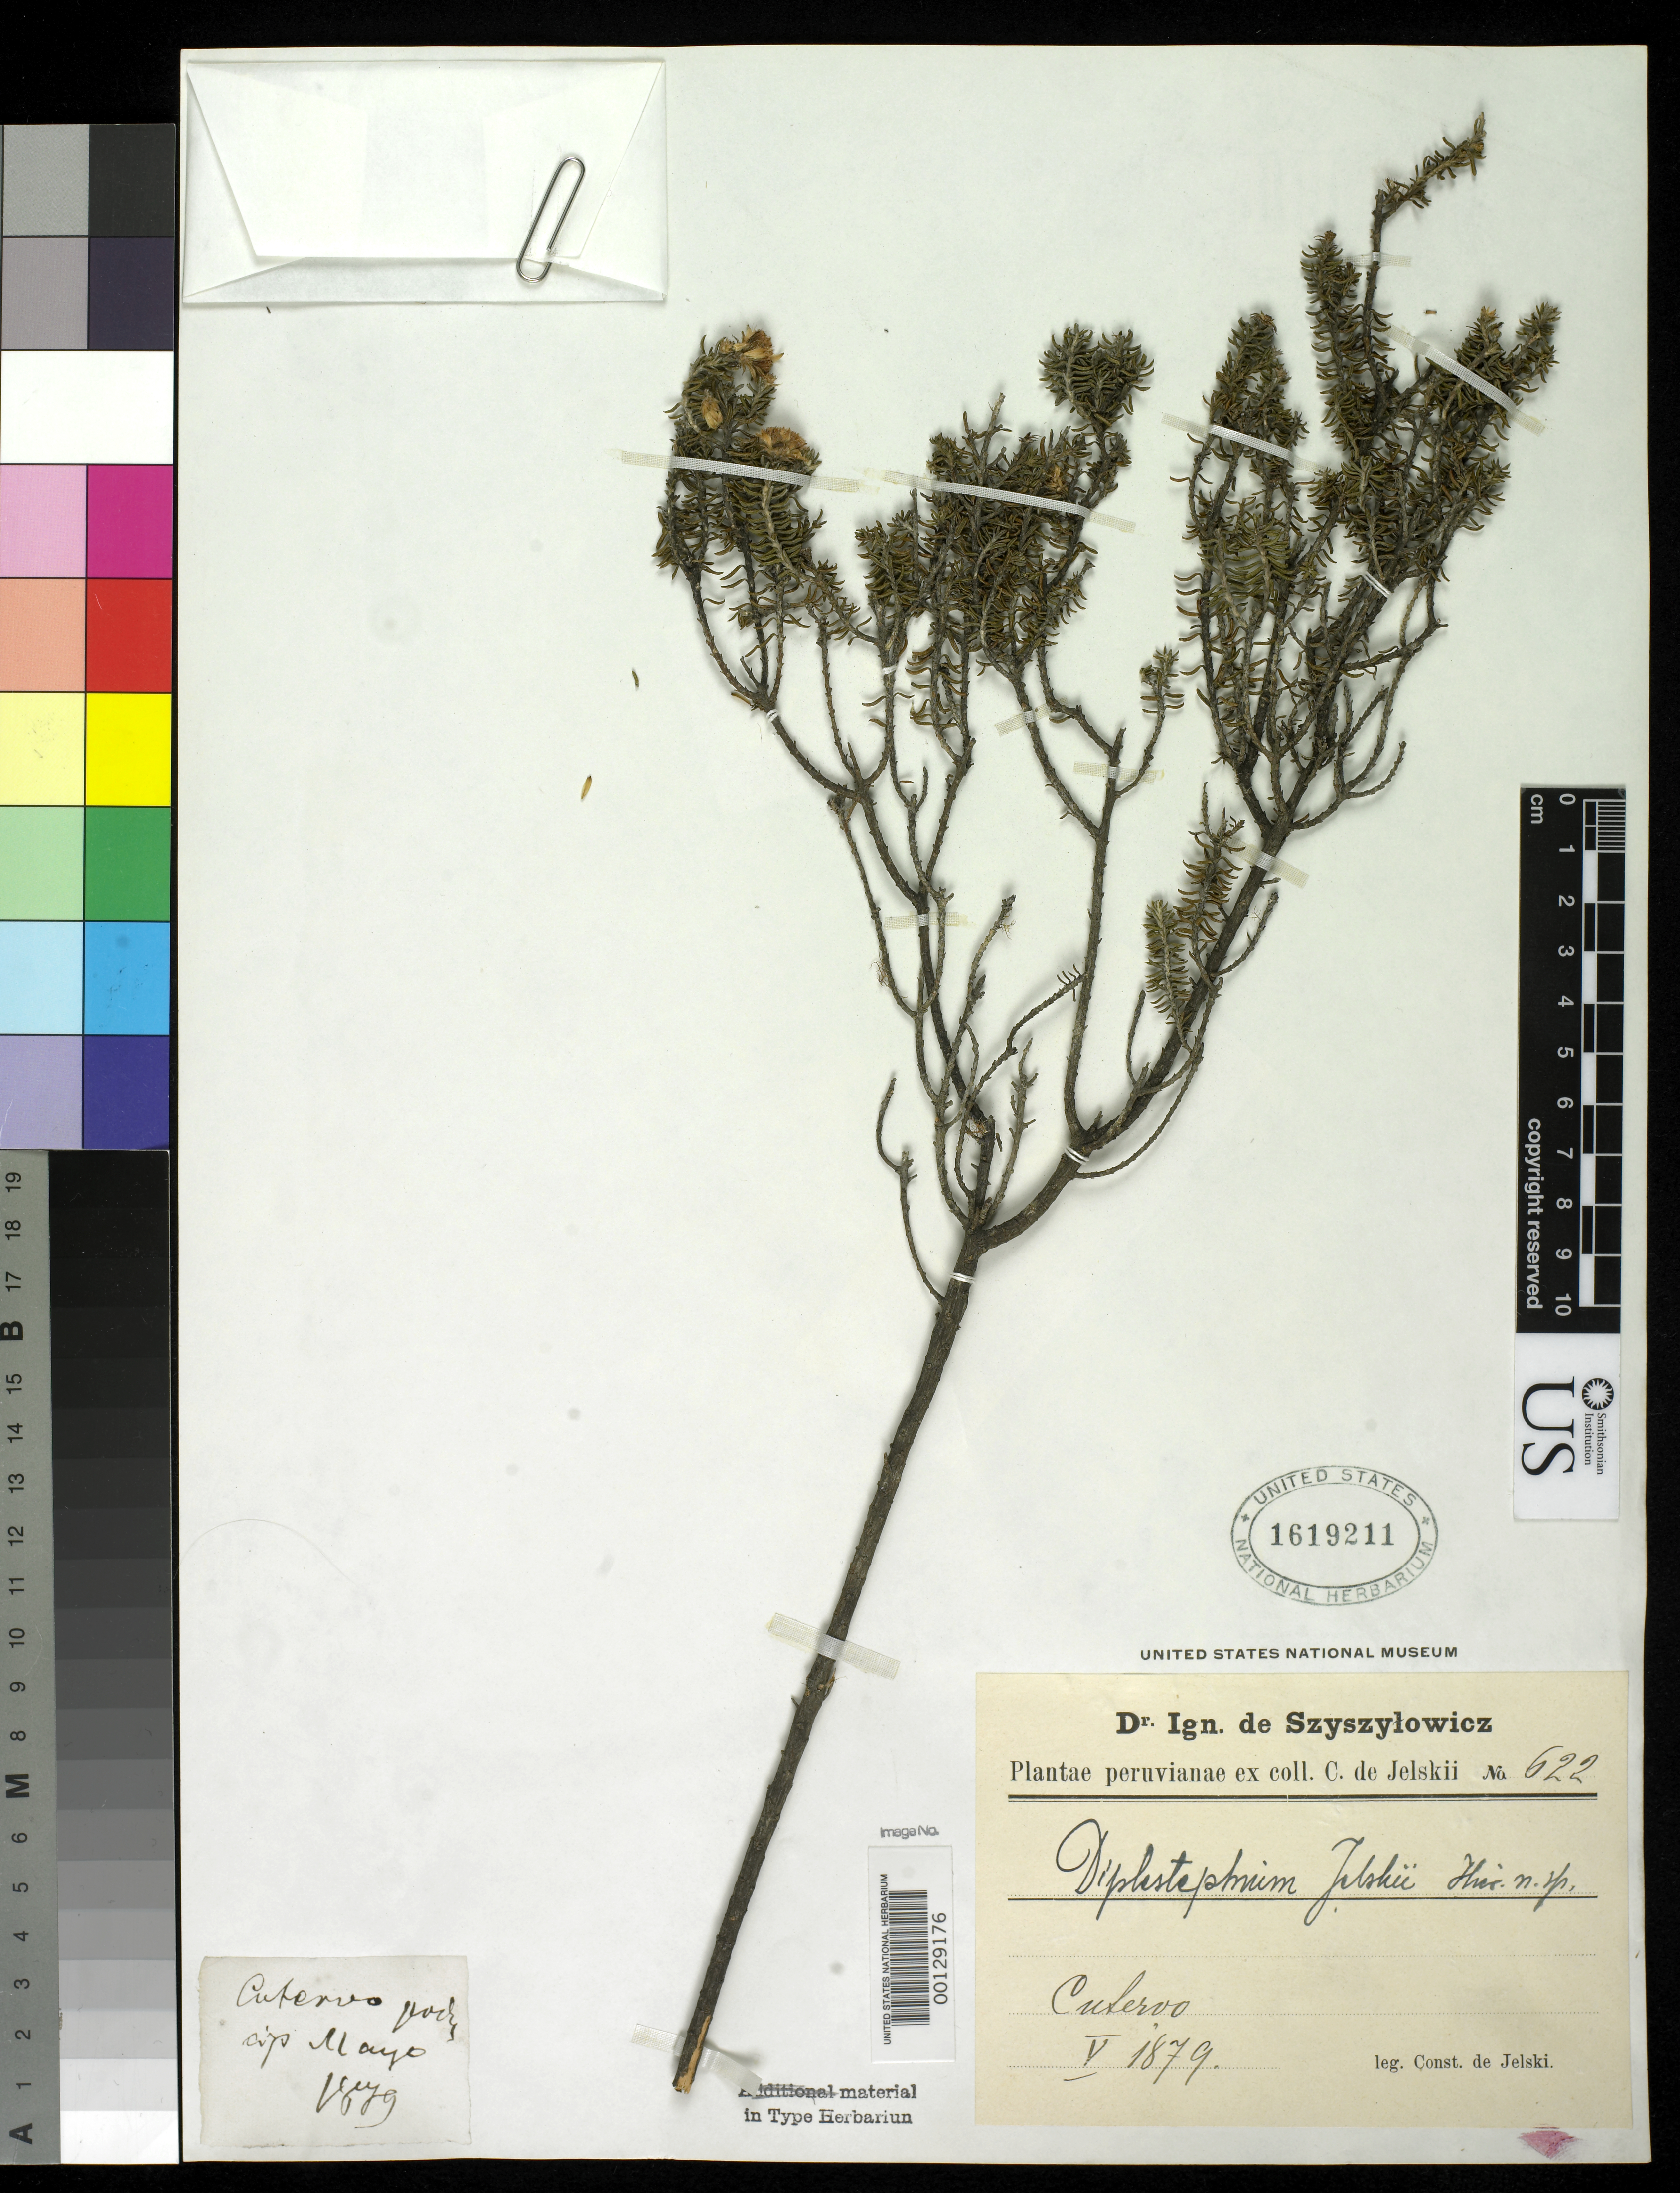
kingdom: Plantae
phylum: Tracheophyta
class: Magnoliopsida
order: Asterales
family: Asteraceae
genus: Diplostephium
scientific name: Diplostephium jelskii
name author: Hieron.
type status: Isotype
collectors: C. von Jelski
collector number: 622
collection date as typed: May 1879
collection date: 1879-05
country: Peru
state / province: Cajamarca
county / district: Cutervo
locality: Cutervo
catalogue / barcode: US 1619211